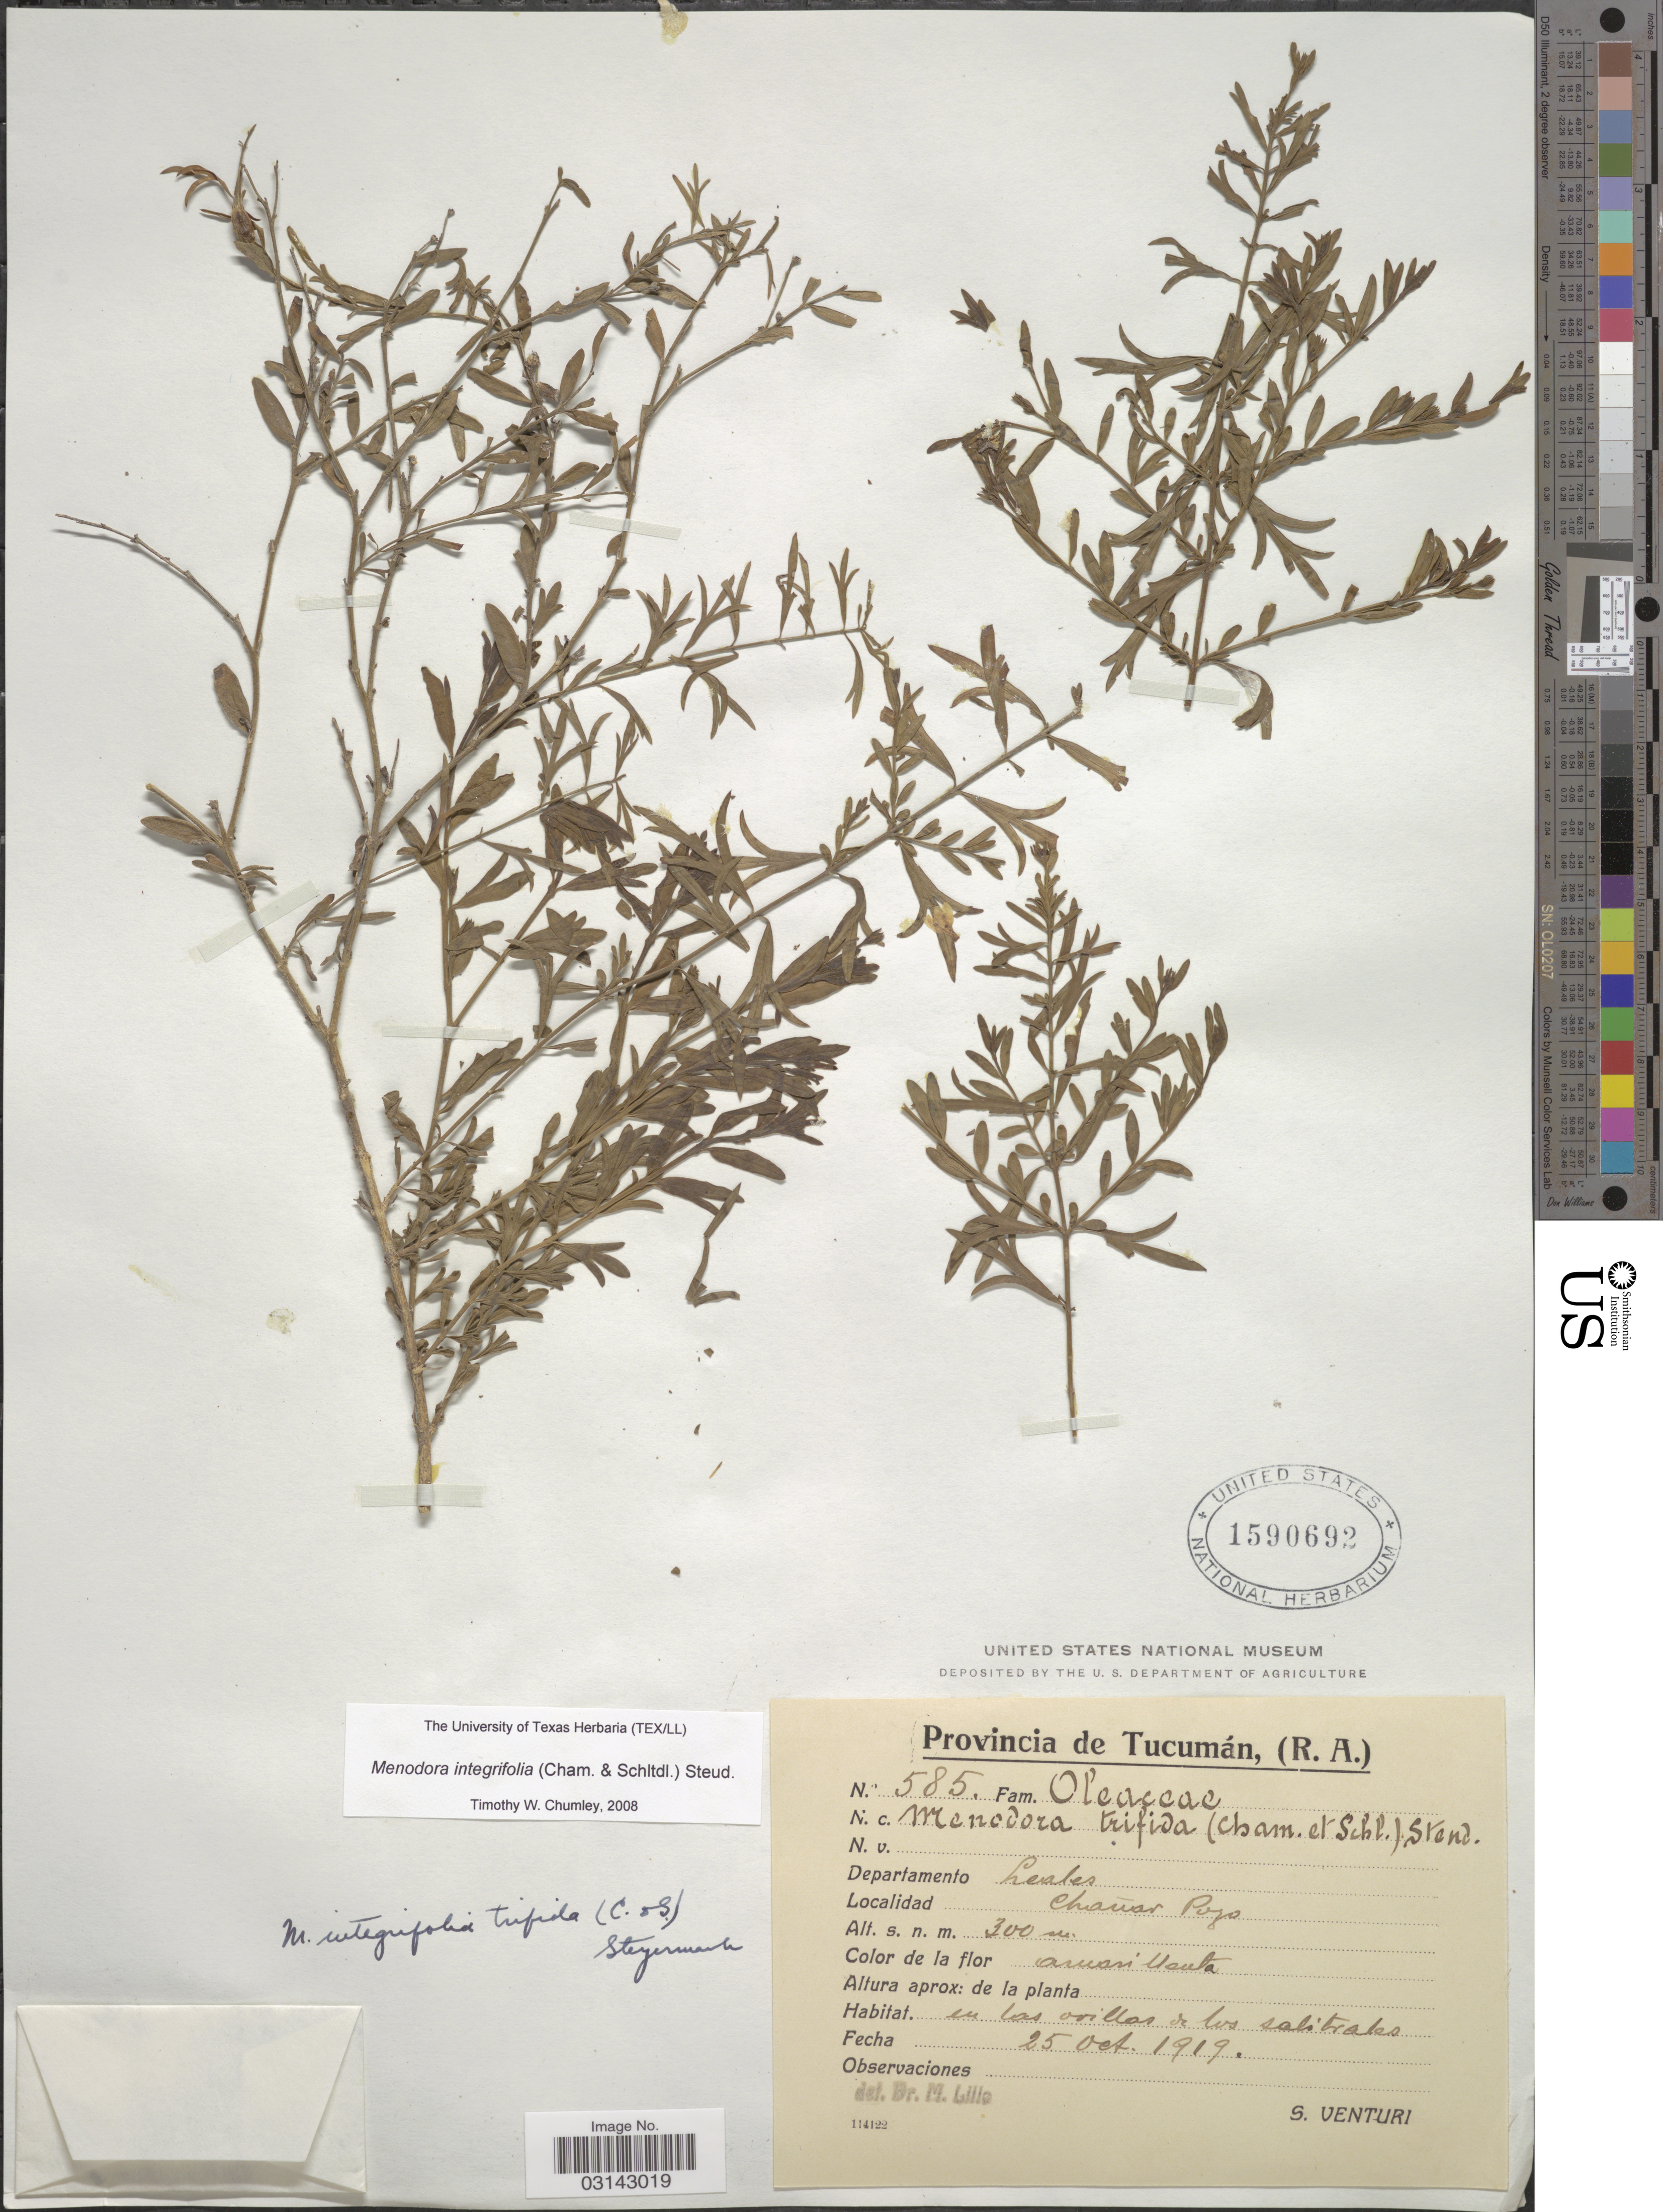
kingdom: Plantae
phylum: Tracheophyta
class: Magnoliopsida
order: Lamiales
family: Oleaceae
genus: Menodora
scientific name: Menodora integrifolia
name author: (Cham. & Schltdl.) Steud.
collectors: S. Venturi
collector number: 585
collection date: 1919-10-25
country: Argentina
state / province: Tucuman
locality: Tucumán. Departamento Leales. Chañar Pojo.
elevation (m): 300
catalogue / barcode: US 1590692